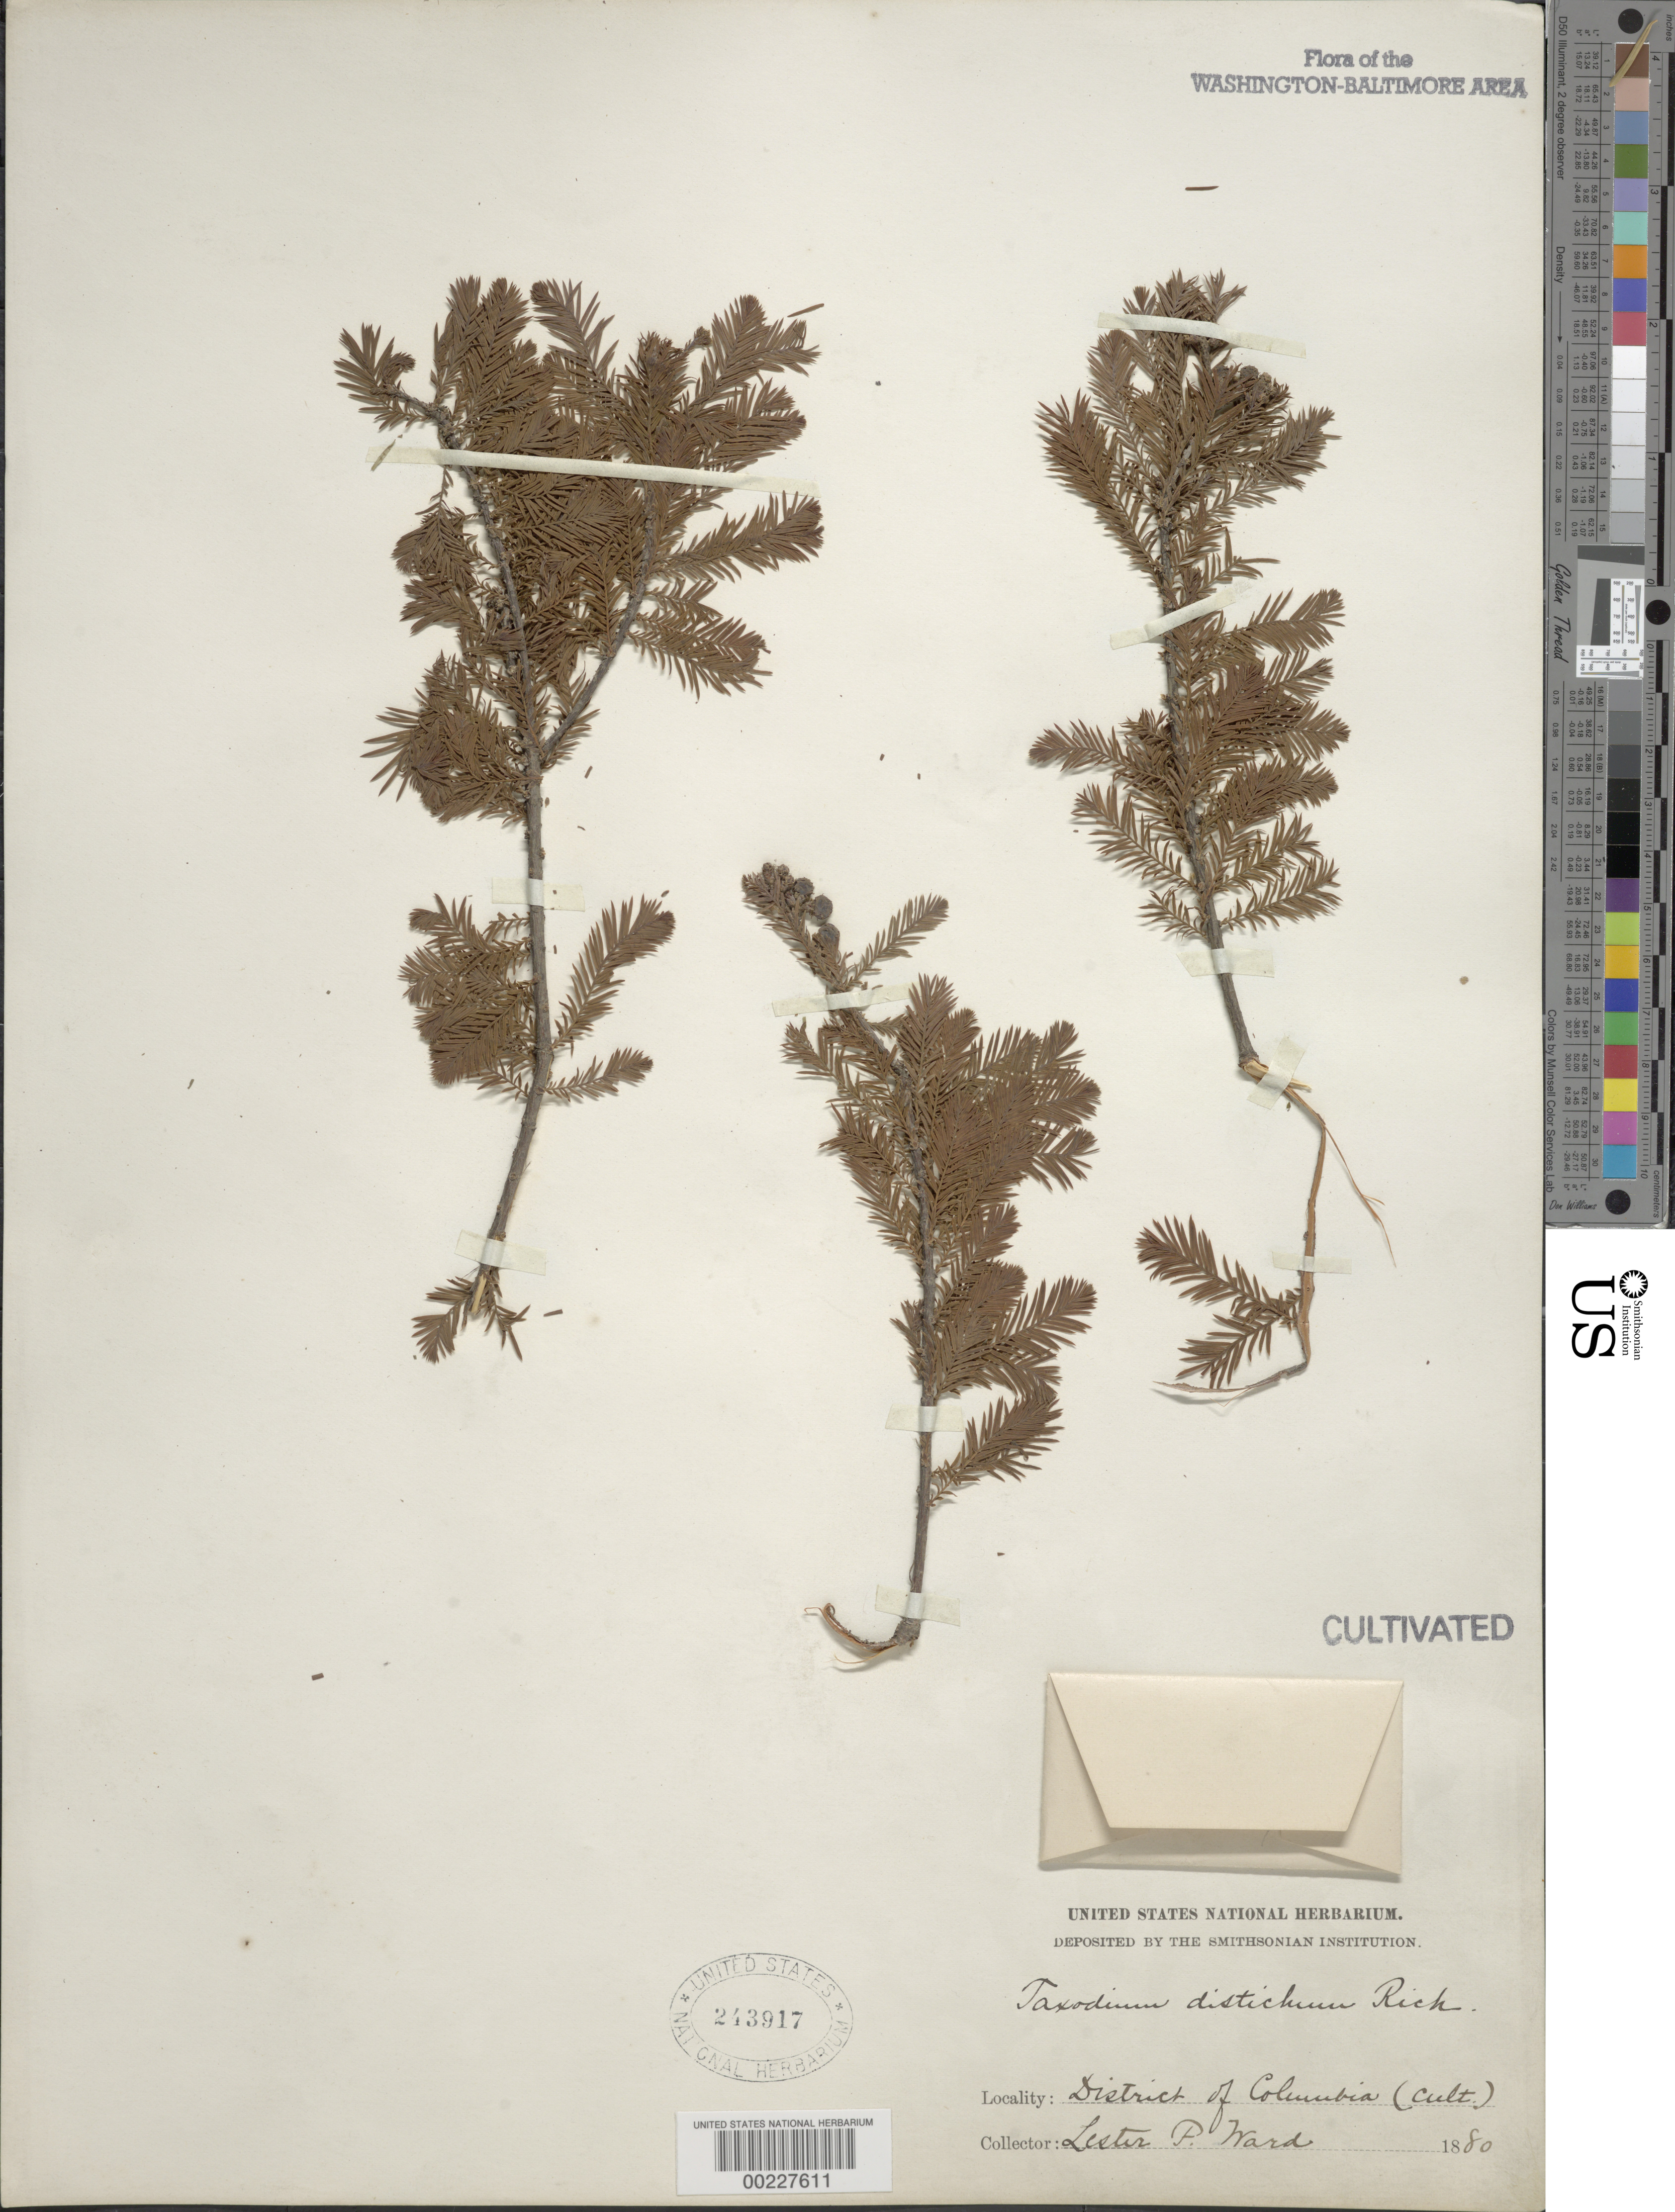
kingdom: Plantae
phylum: Tracheophyta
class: Pinopsida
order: Pinales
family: Cupressaceae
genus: Taxodium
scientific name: Taxodium distichum var. imbricarium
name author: (L.) Rich.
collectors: L. P. Ward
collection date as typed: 1880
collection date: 1880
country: United States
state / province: District of Columbia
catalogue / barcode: US 243917